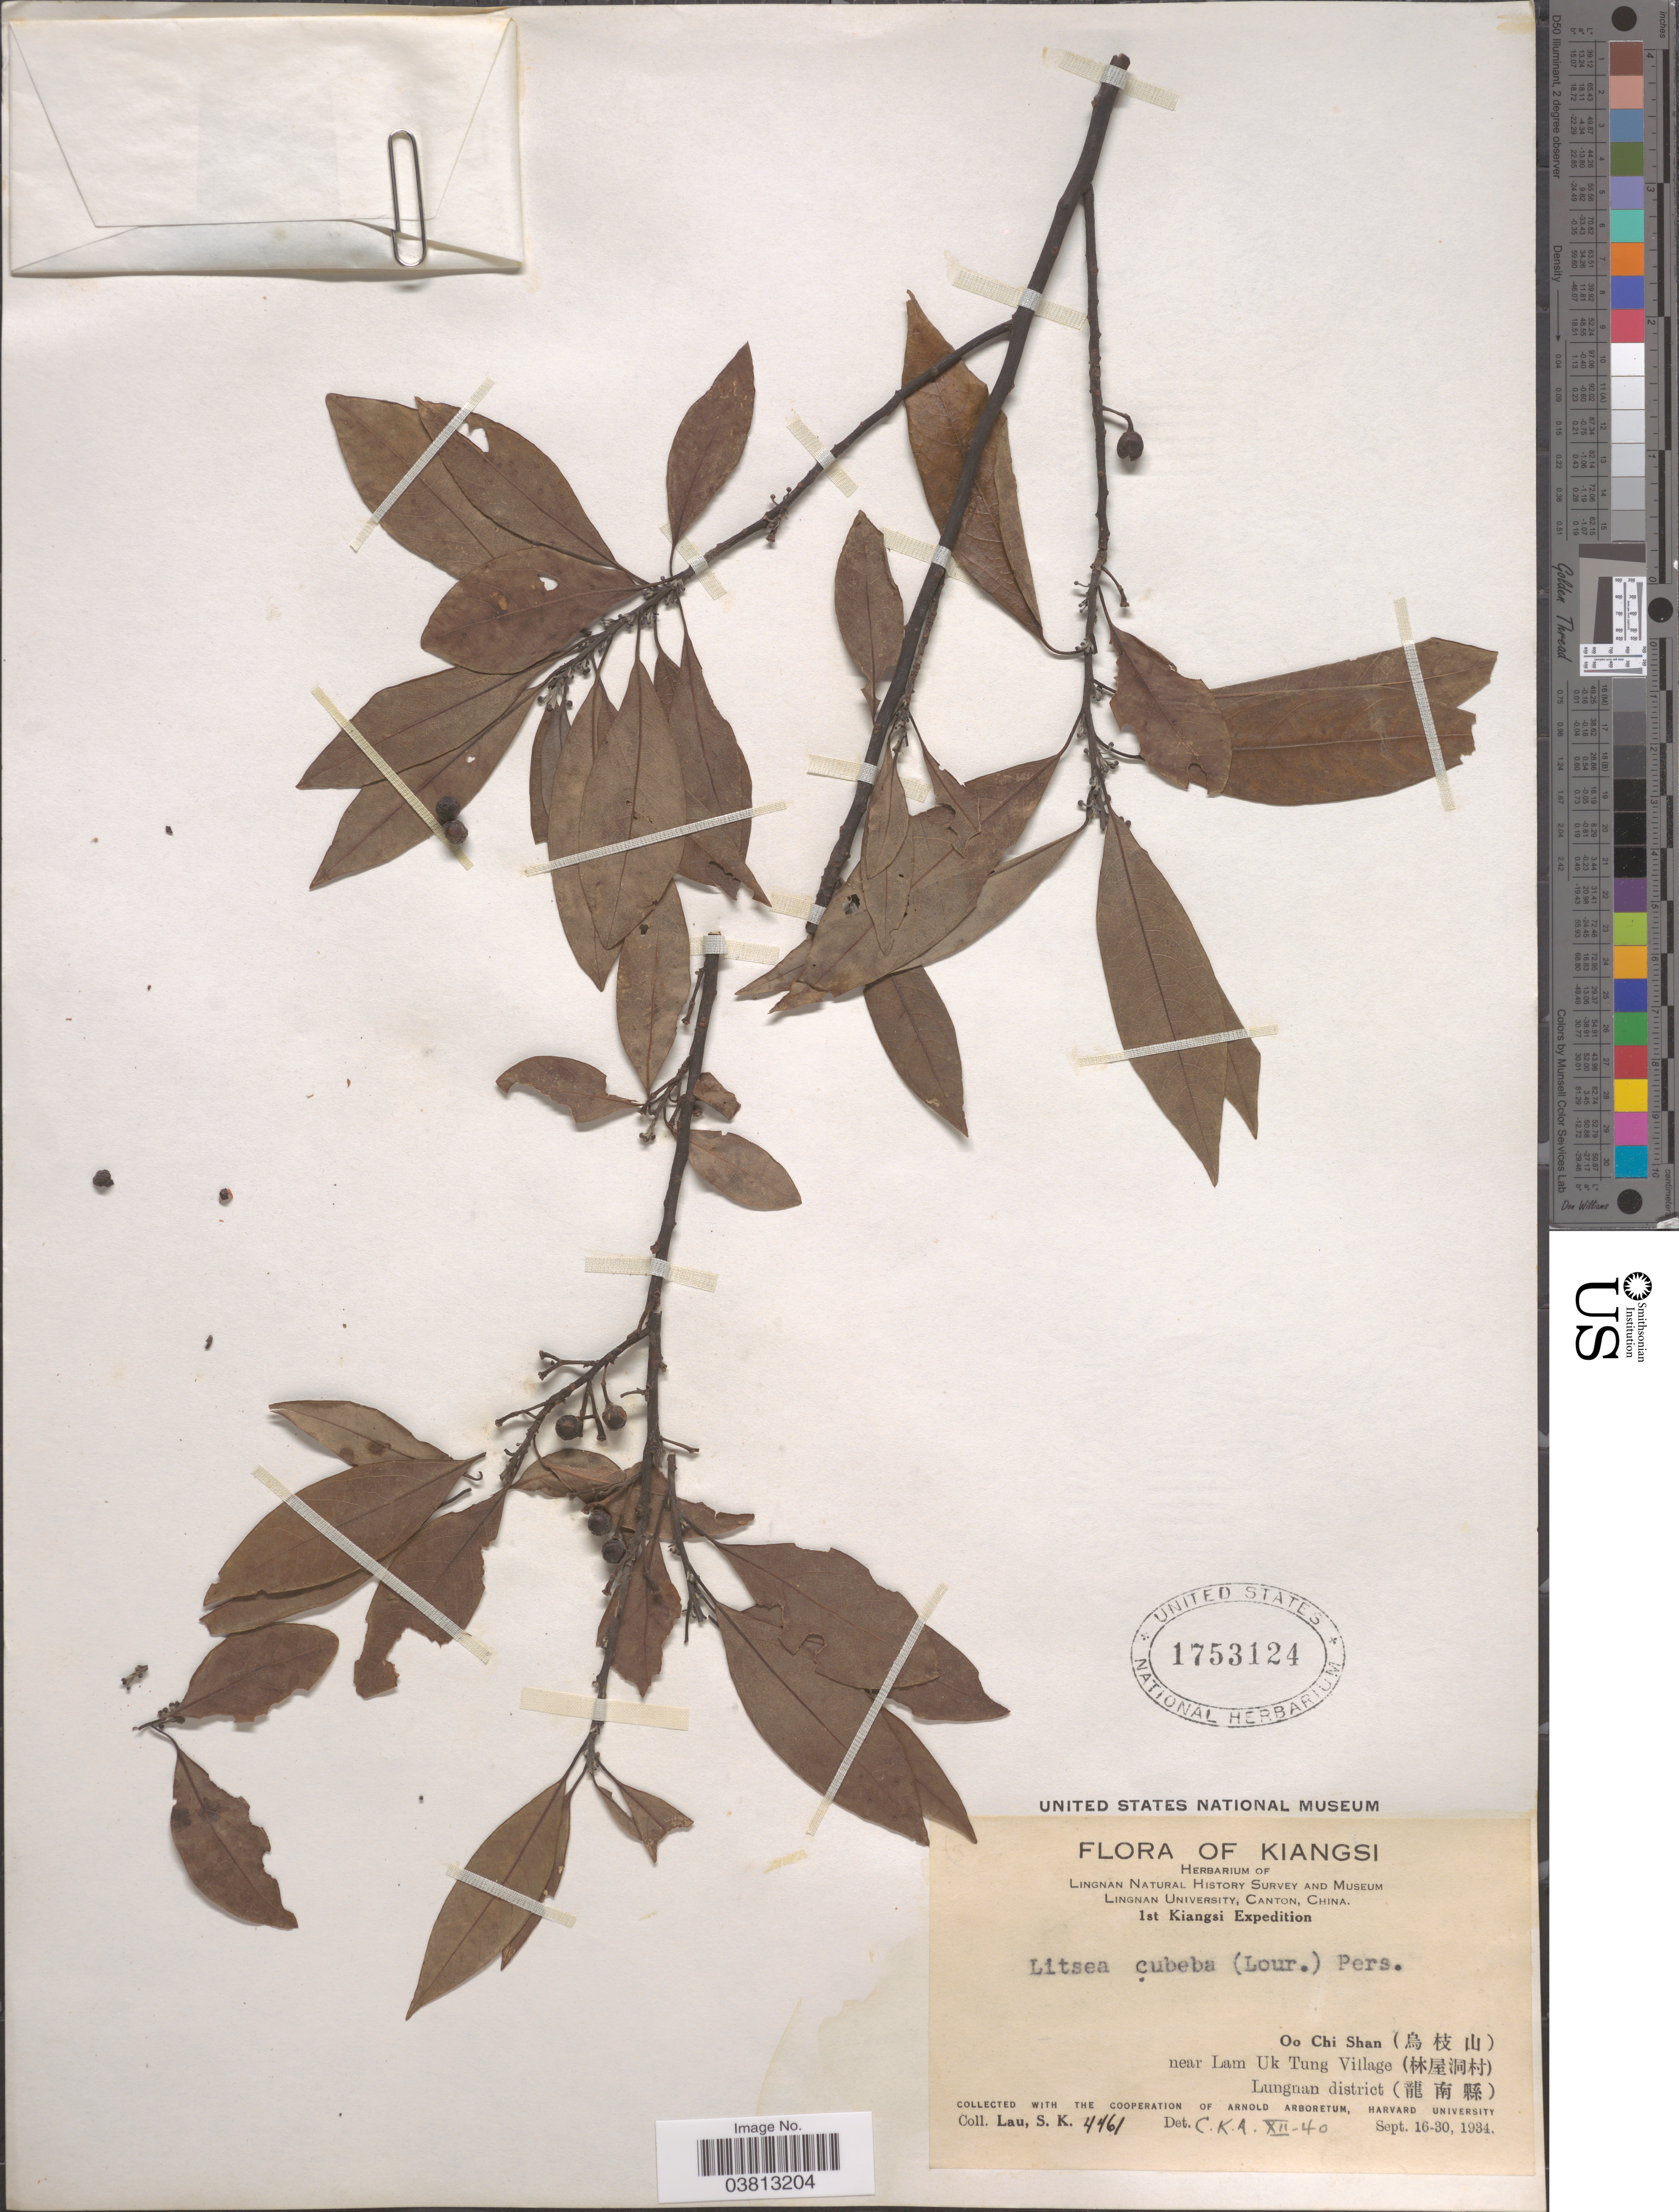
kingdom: Plantae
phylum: Tracheophyta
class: Magnoliopsida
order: Laurales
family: Lauraceae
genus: Litsea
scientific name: Litsea cubeba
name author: (Lour.) Pers.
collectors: S. K. Lau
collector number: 4461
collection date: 1934-09-16/1934-09-30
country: China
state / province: Jiangxi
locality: Kiangsi. Oo chi Shan (X) near Lam Uk Tung Village (X). Lungnan district (X).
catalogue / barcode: US 1753124